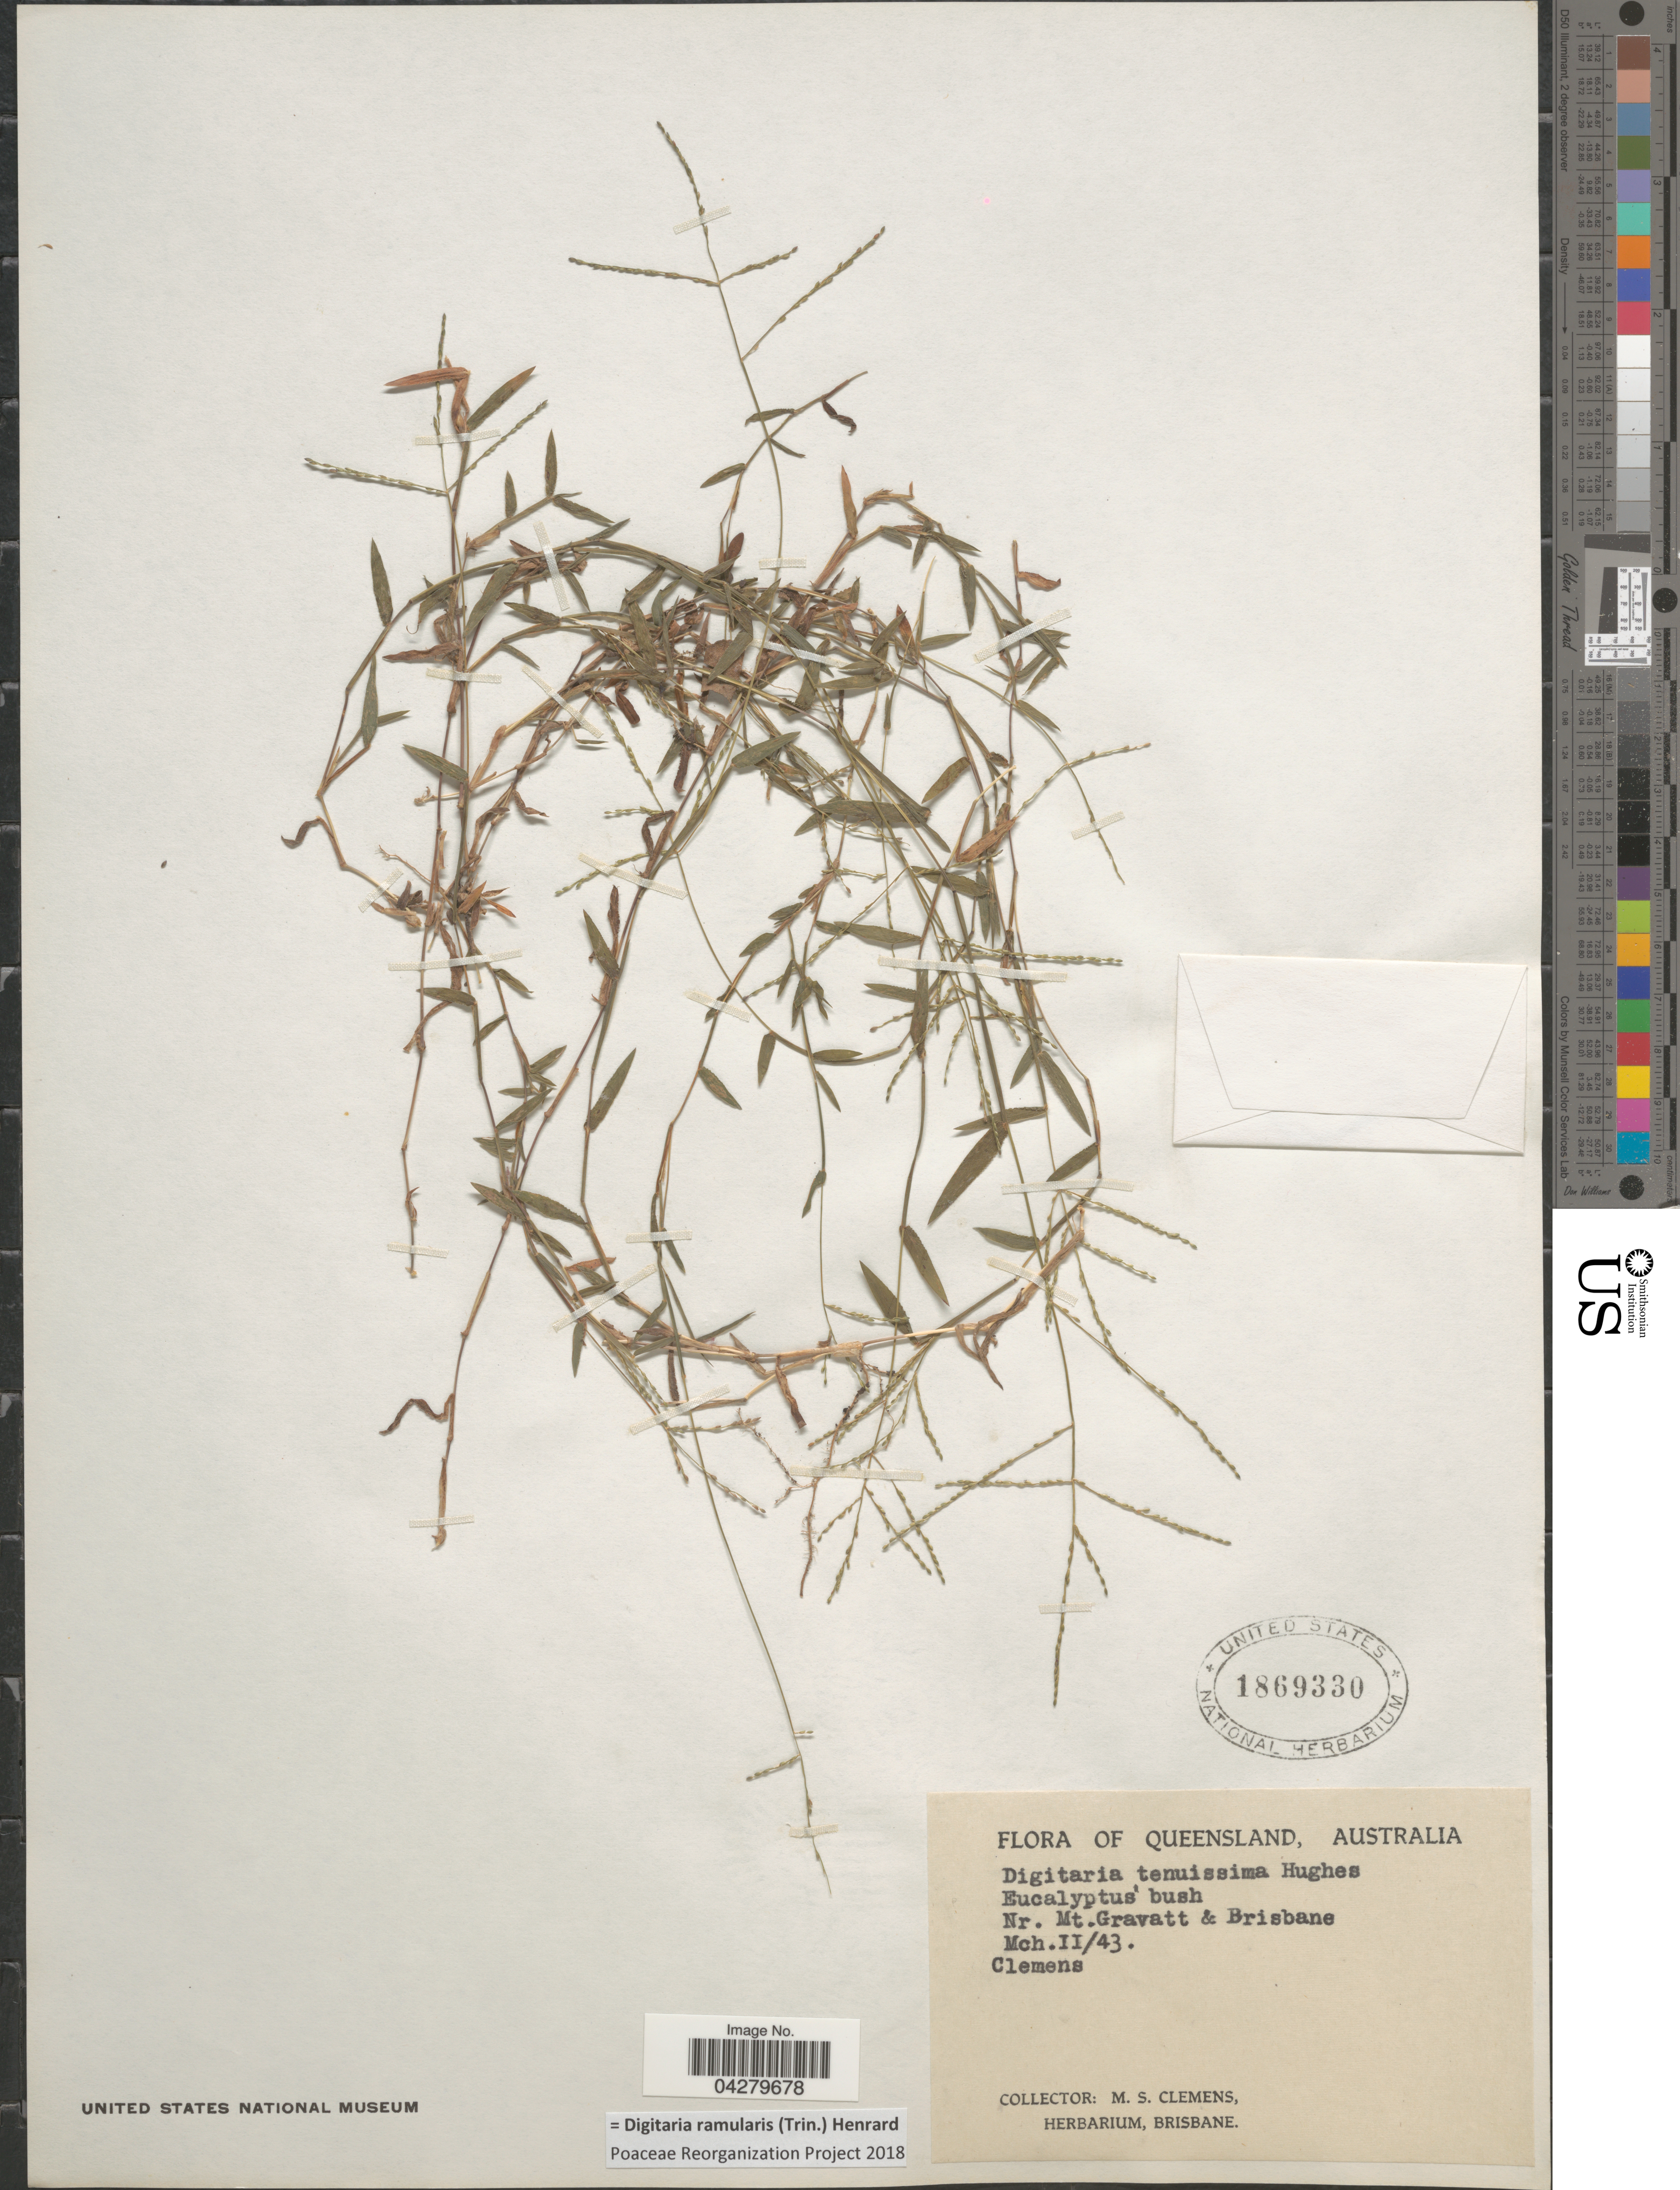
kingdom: Plantae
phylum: Tracheophyta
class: Liliopsida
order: Poales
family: Poaceae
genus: Digitaria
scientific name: Digitaria ramularis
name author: (Trin.) Henr.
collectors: M. S. Clemens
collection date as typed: Transcribed d/m/y: 2/3/43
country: Australia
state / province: Queensland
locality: Nr. Mt.Gravatt & Brisbane.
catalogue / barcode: US 1869330